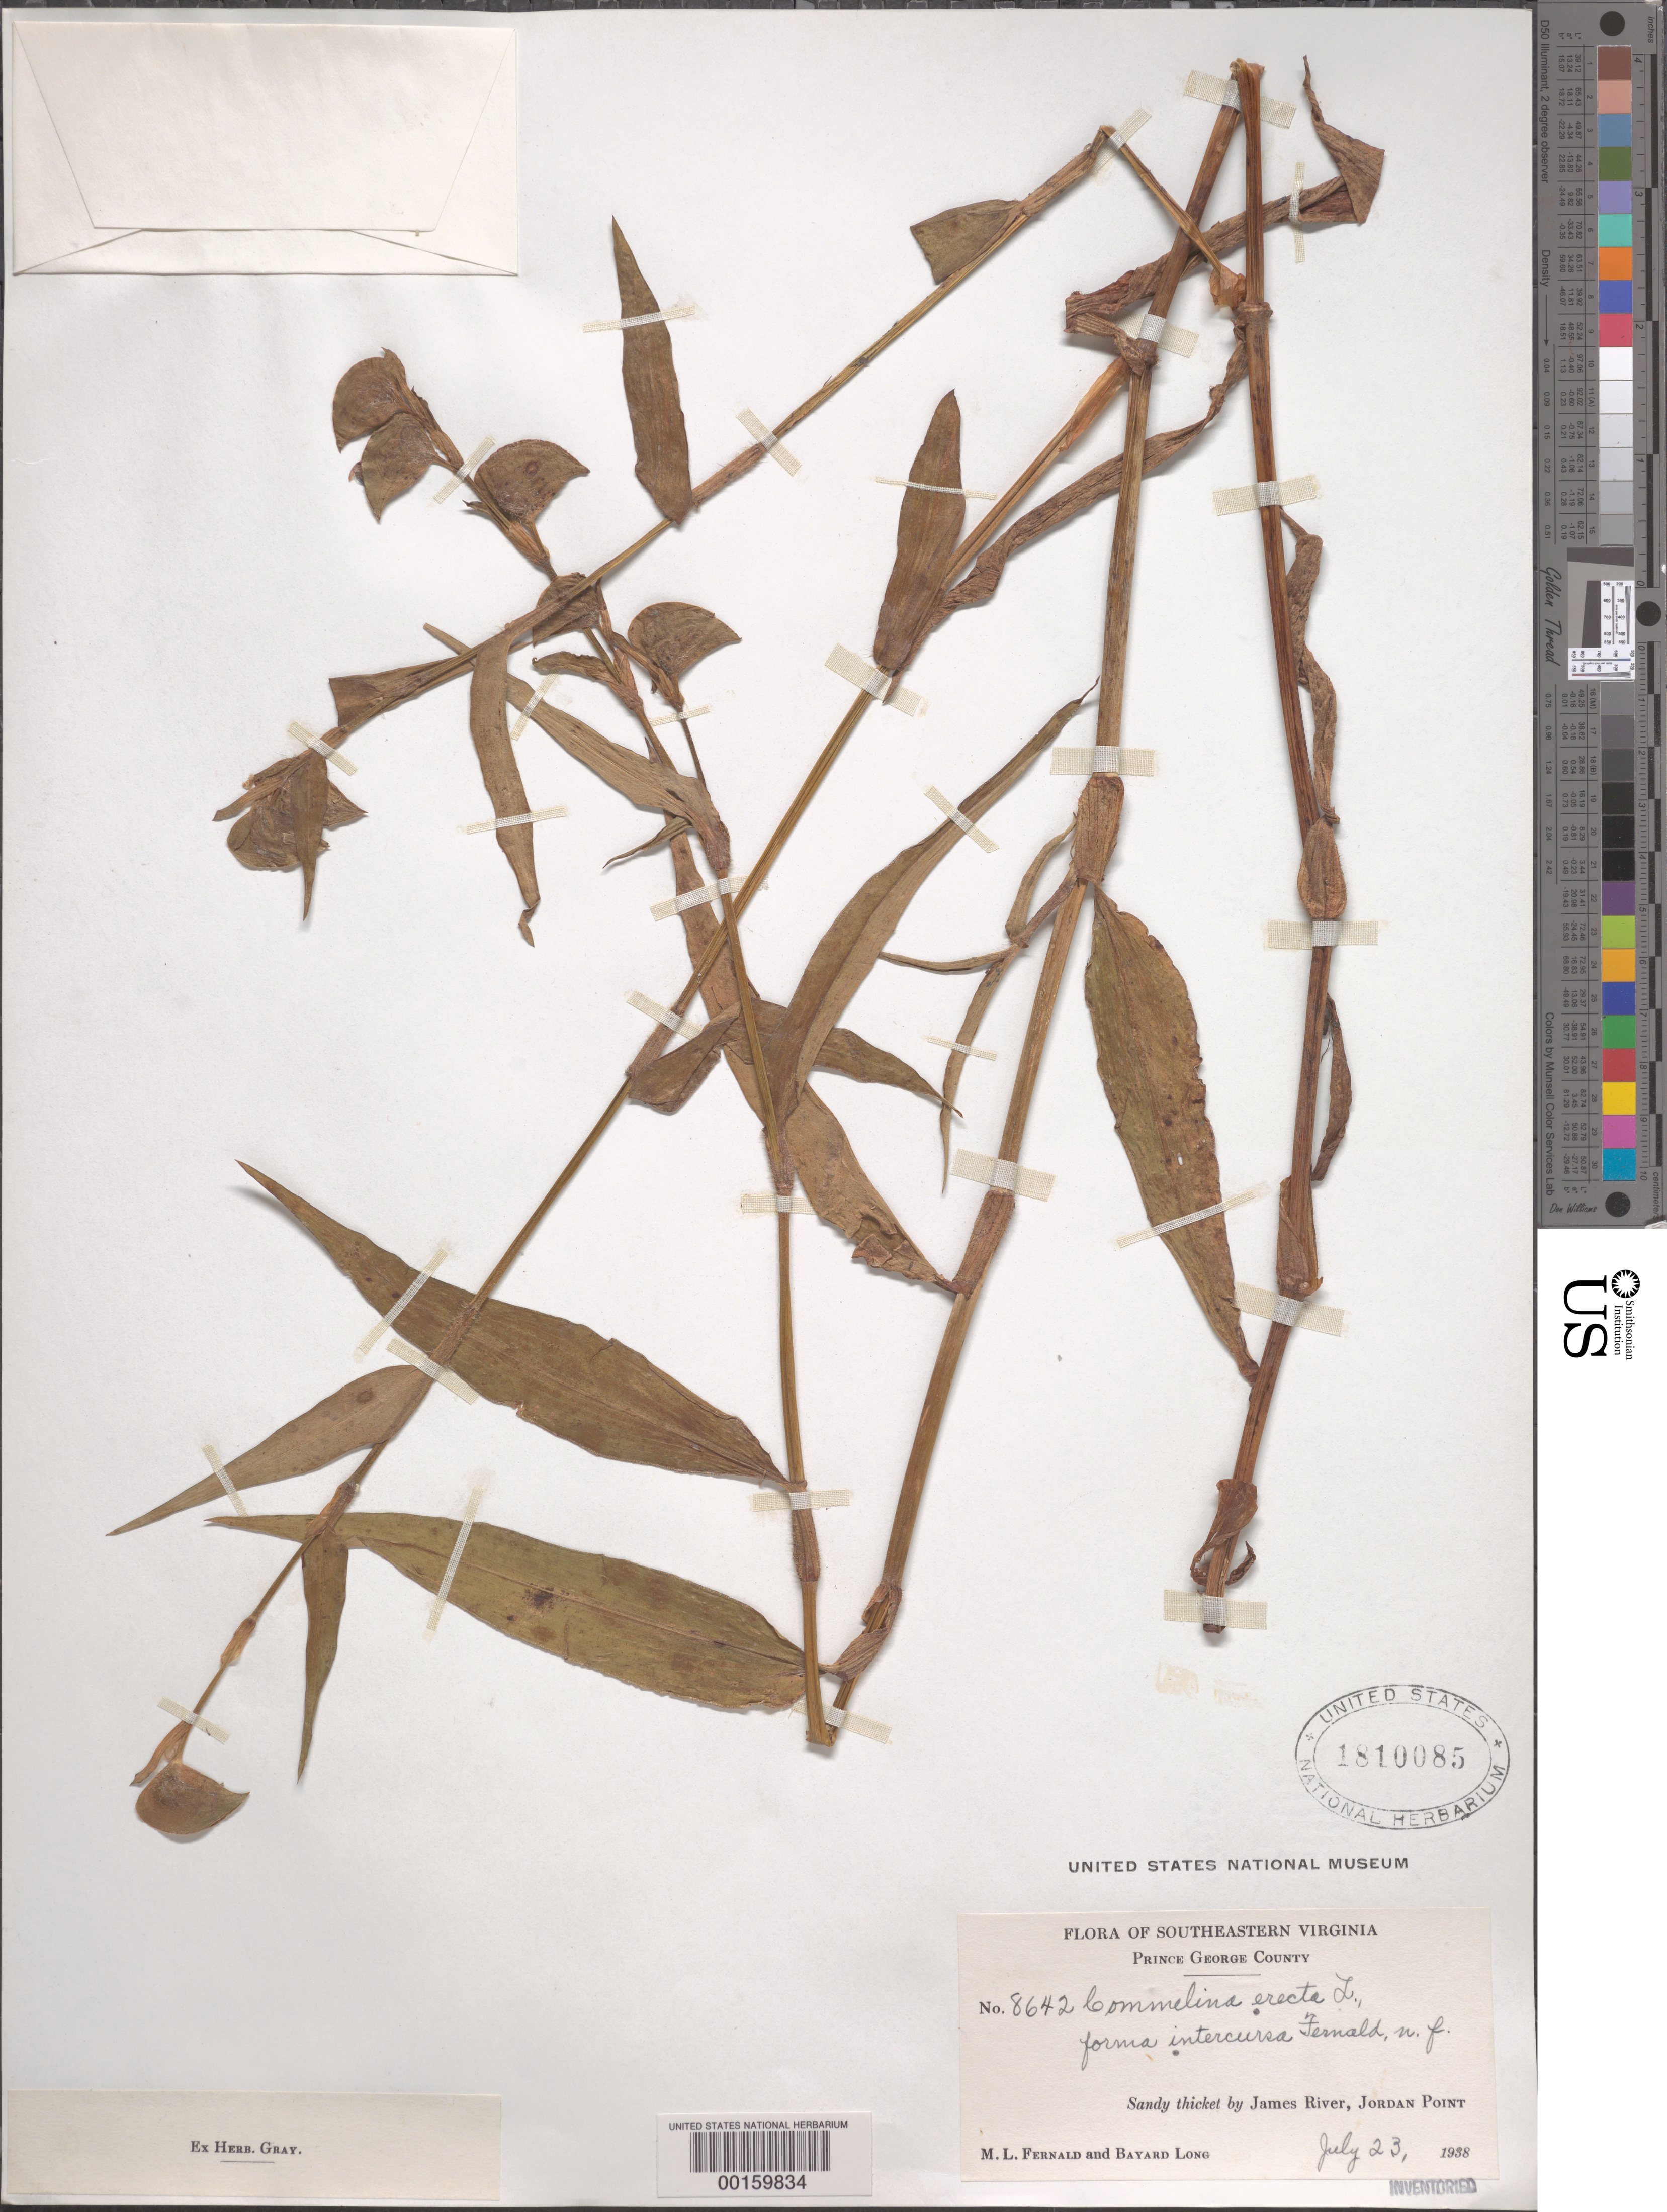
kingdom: Plantae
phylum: Tracheophyta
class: Liliopsida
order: Commelinales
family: Commelinaceae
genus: Commelina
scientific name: Commelina erecta f. intercursa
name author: Fernald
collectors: M. L. Fernald & B. H. Long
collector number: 8642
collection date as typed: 23 Jul 1938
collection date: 1938-07-23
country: United States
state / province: Virginia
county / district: Prince George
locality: James river, jordan point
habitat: Sandy thicket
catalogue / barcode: US 1810085